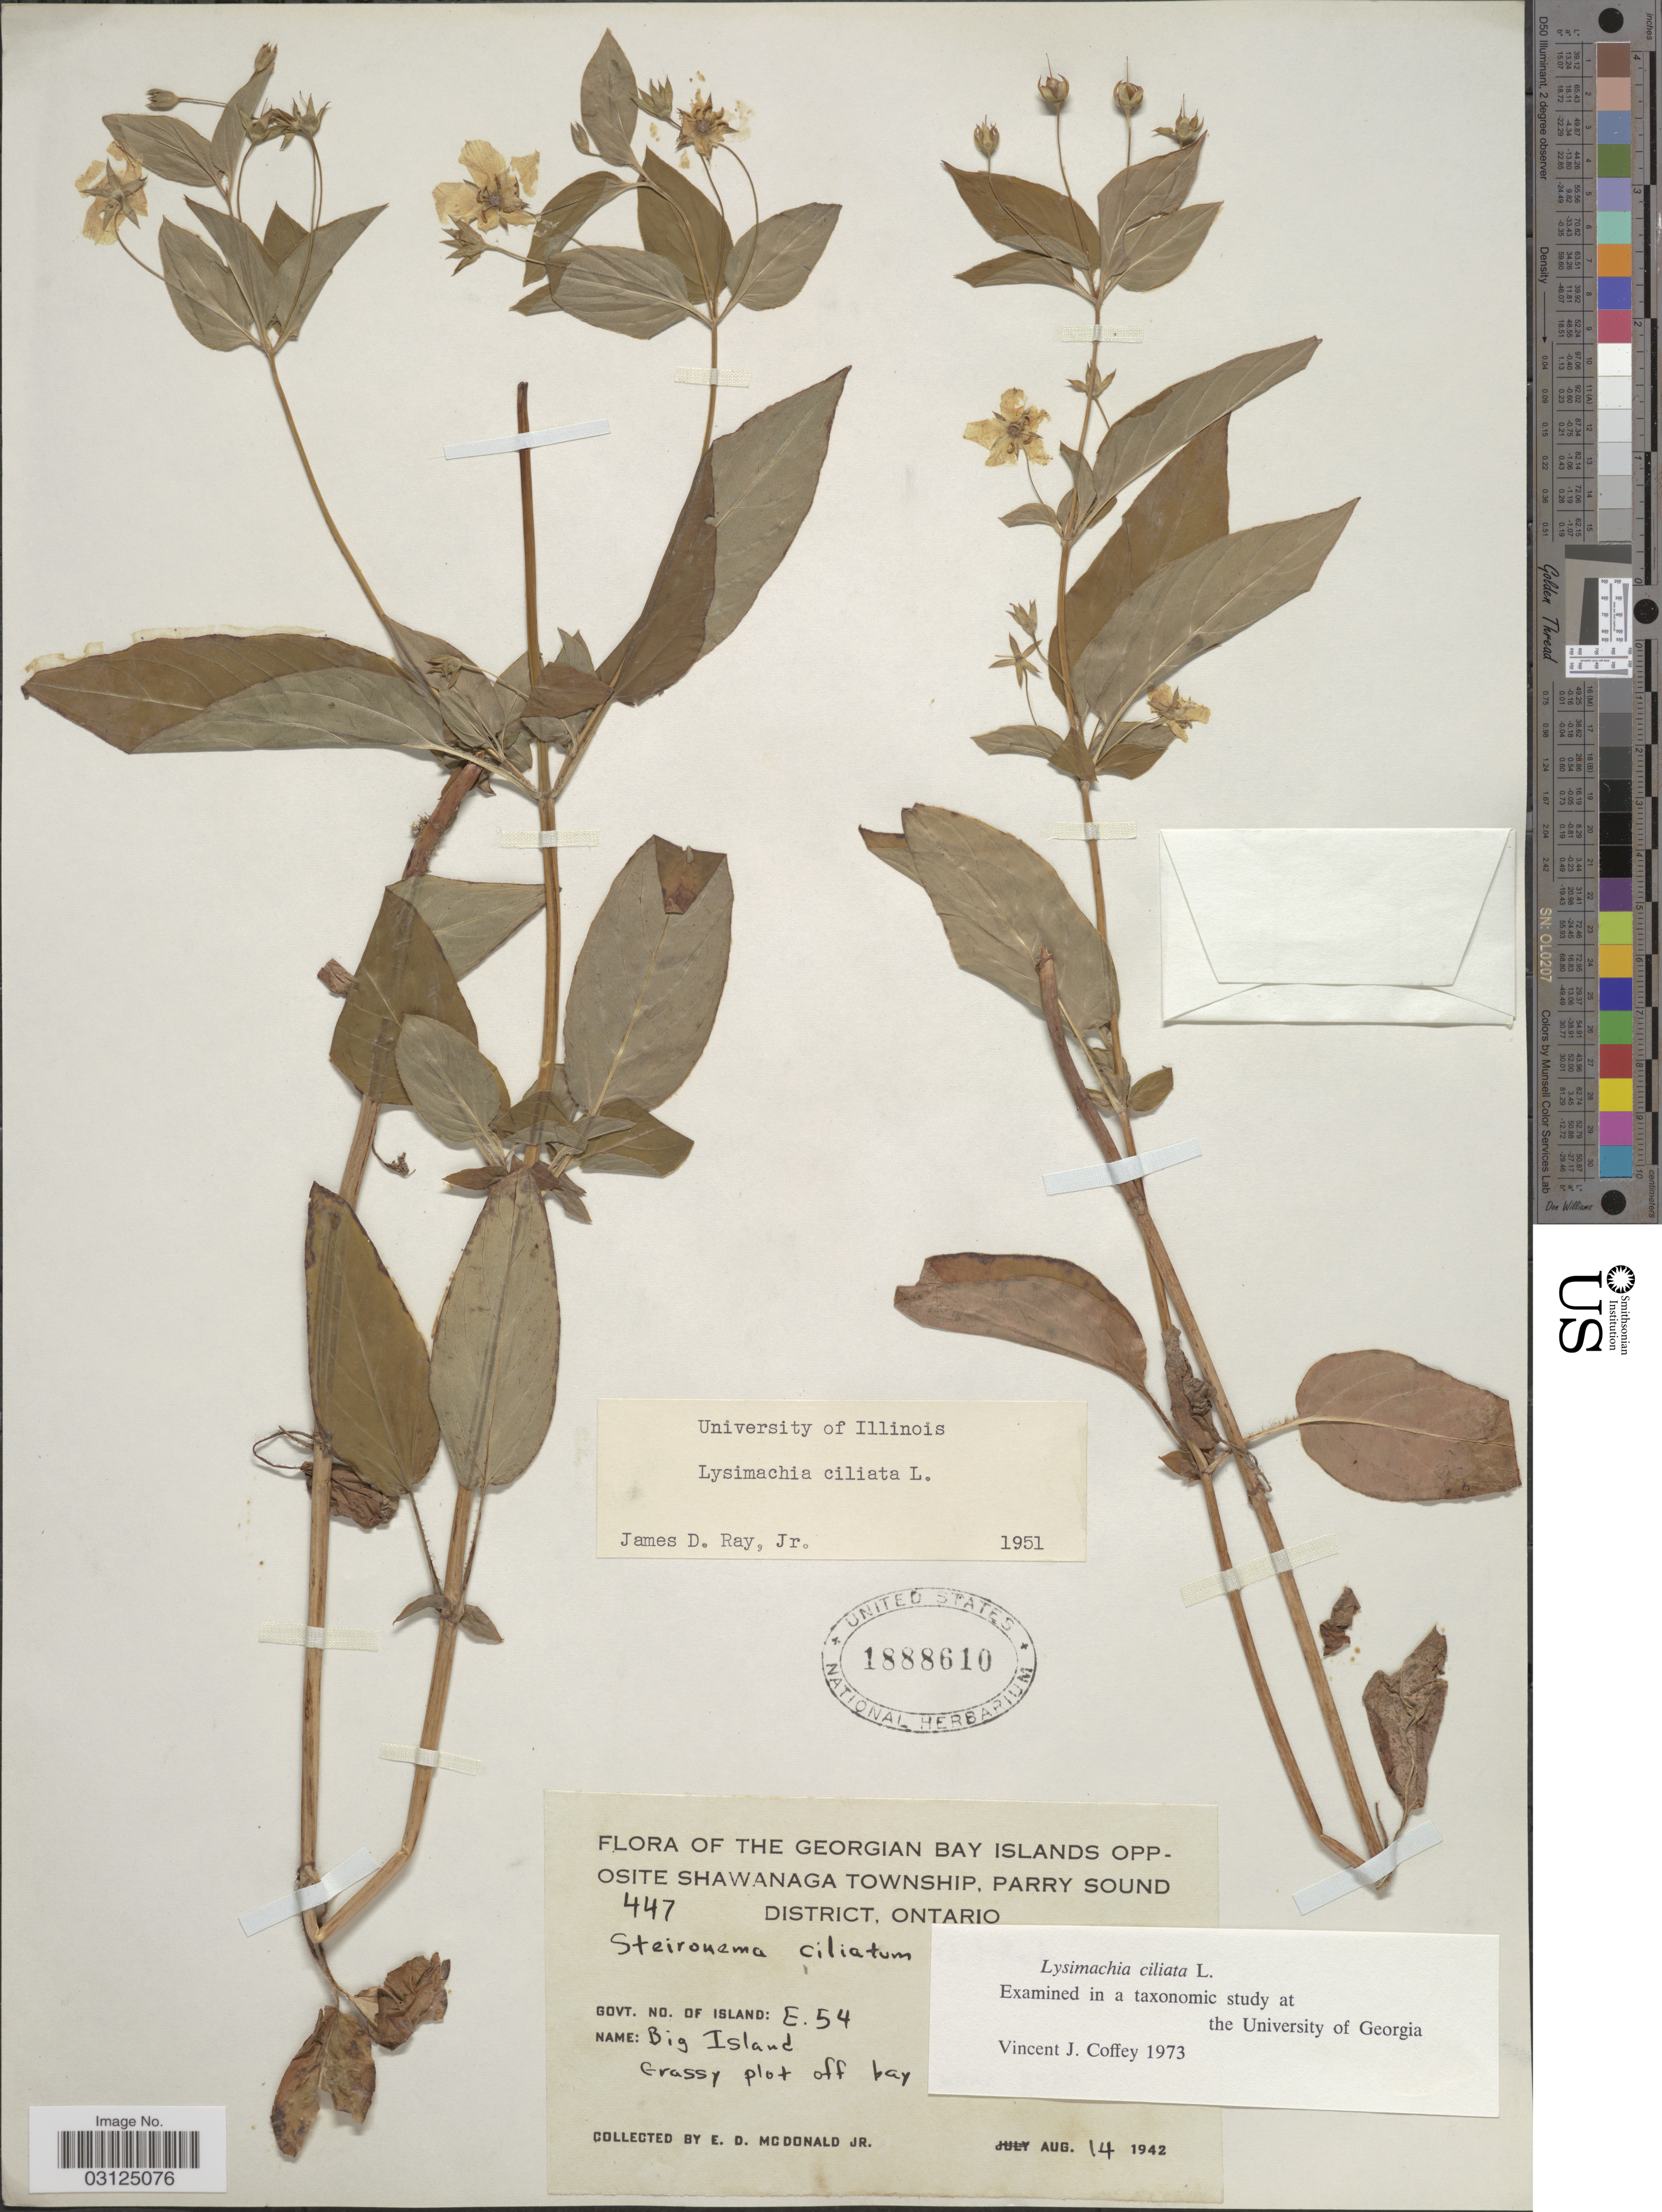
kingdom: Plantae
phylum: Tracheophyta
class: Magnoliopsida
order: Ericales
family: Primulaceae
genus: Lysimachia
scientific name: Lysimachia ciliata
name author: L.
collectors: E. D. McDonald Jr.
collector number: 447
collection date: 1942-08-14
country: Canada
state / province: Ontario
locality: The Georgian Bay Islands Opposite Shawanaga Township, Parry Sound District. Govt. No. of Island: E.54. Big Island. Grassy plot off bay.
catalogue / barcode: US 1888610